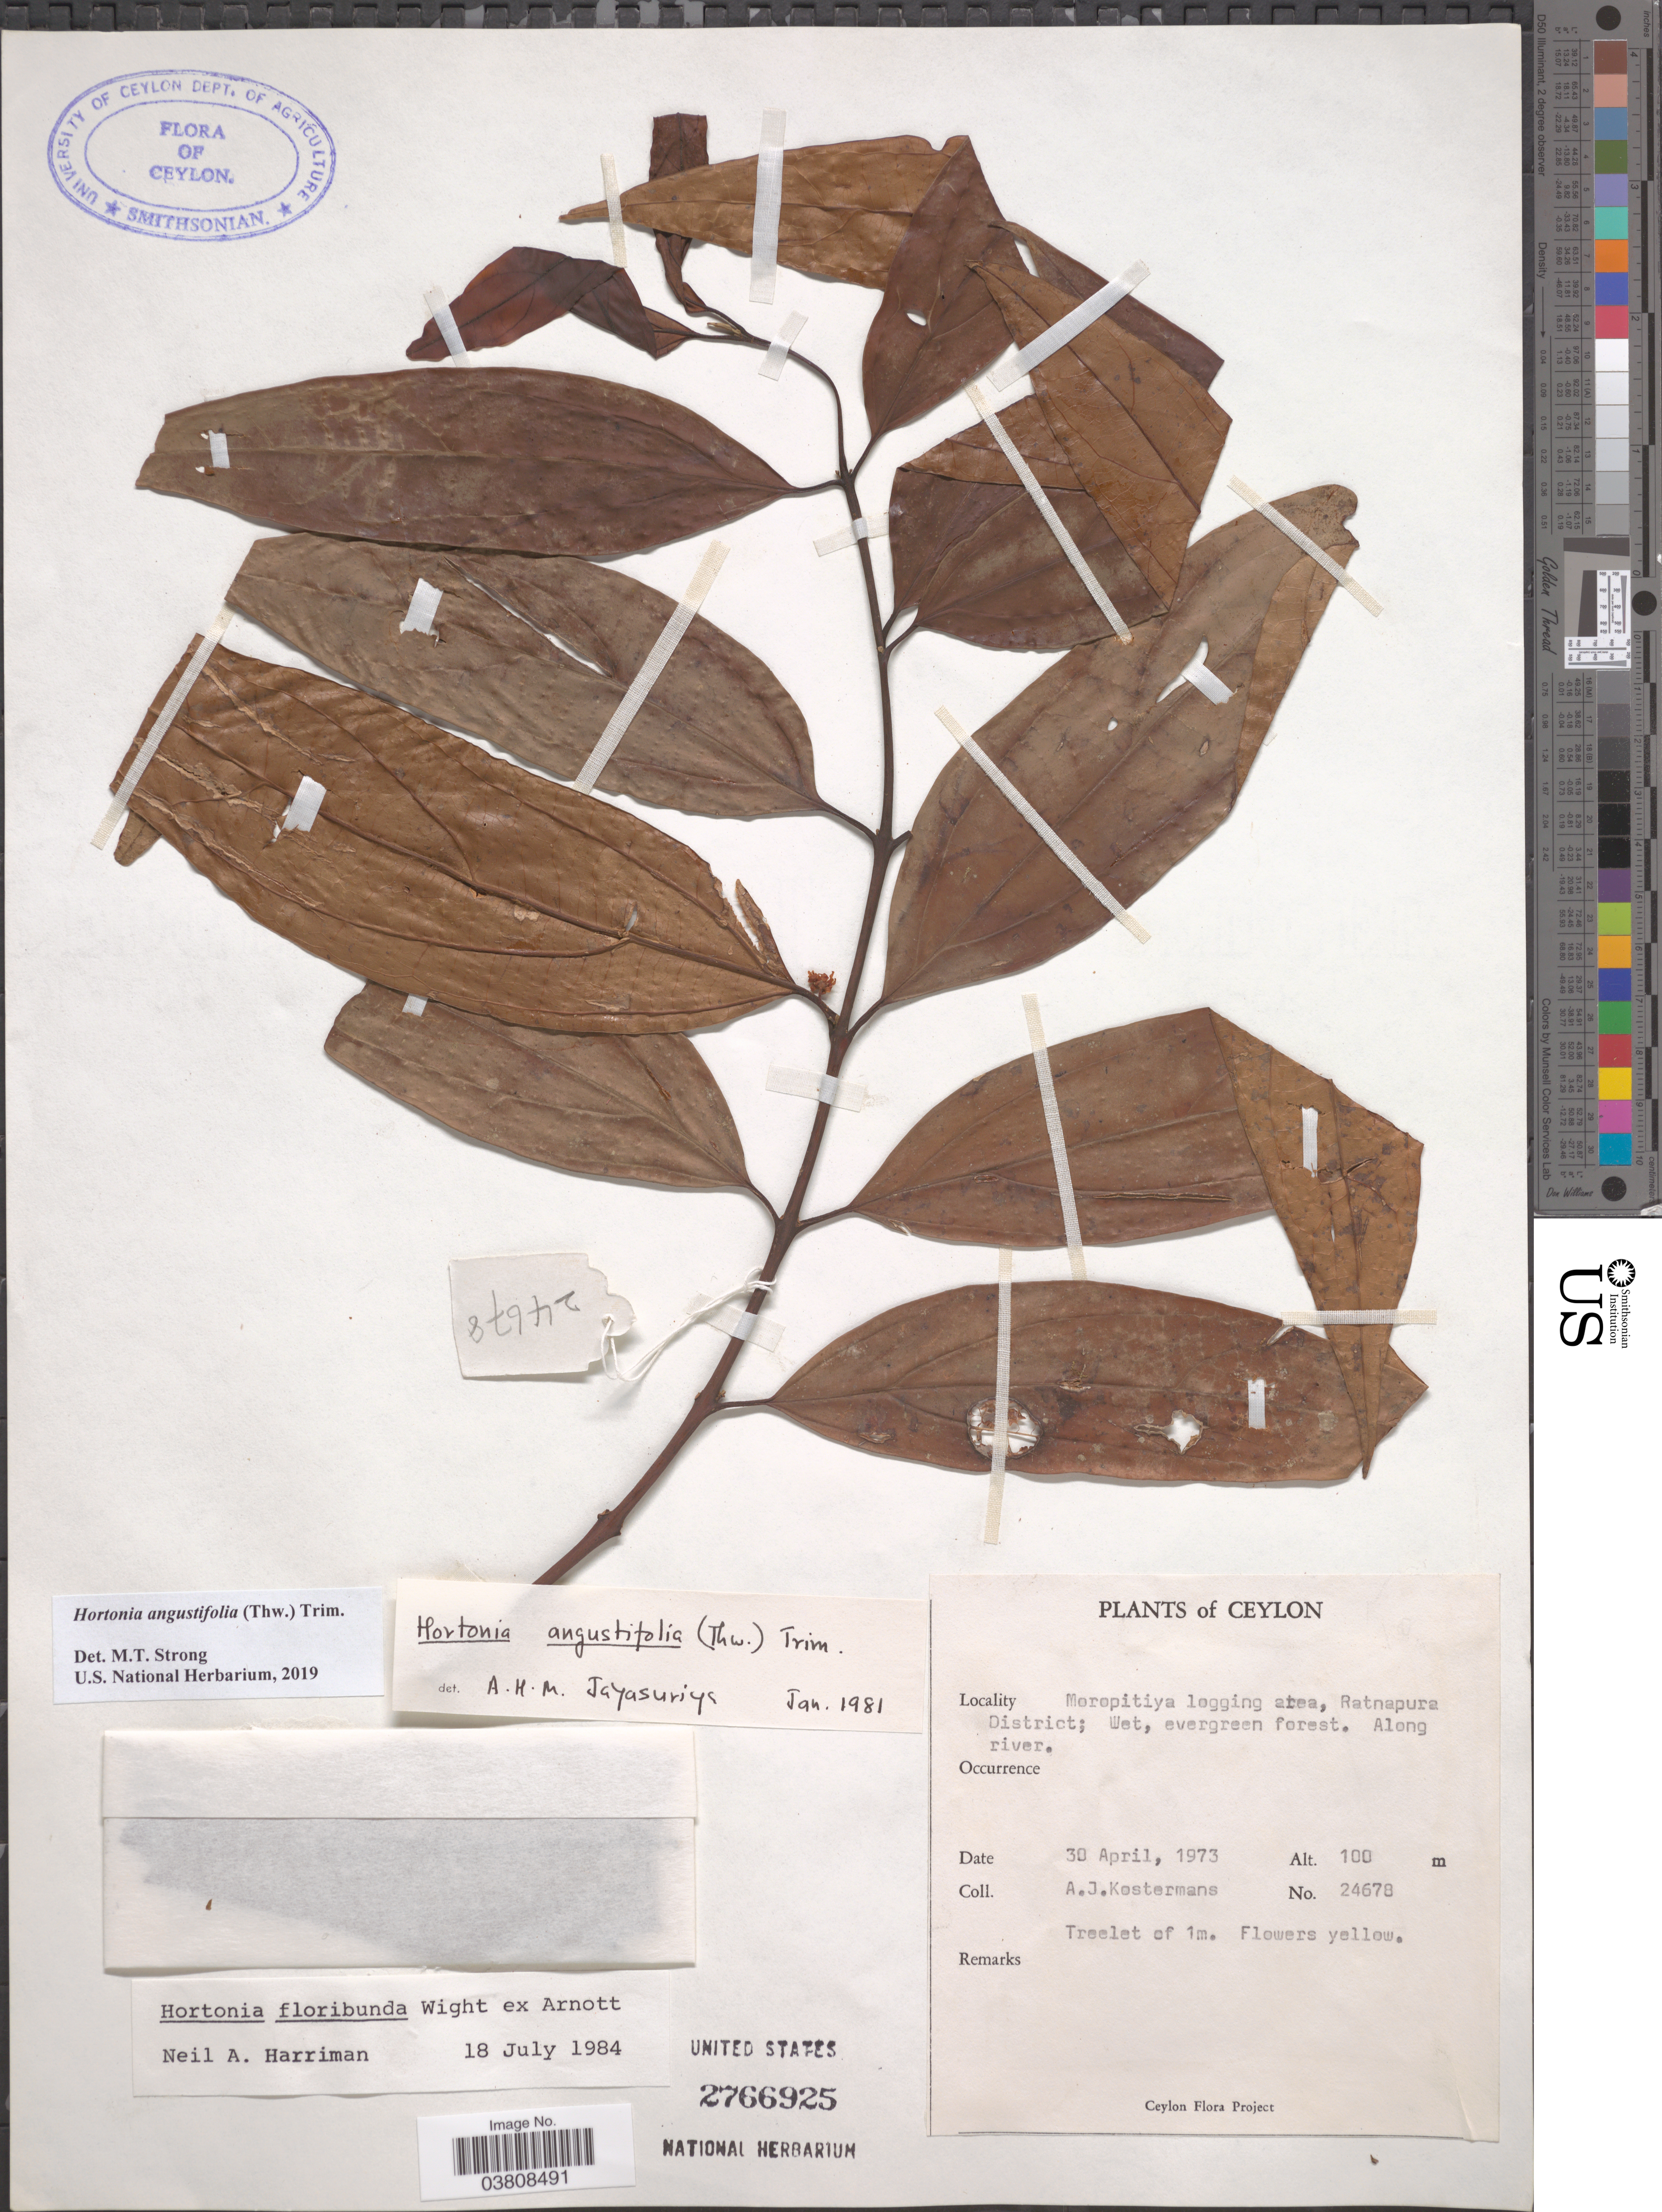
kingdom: Plantae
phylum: Tracheophyta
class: Magnoliopsida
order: Laurales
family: Monimiaceae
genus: Hortonia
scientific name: Hortonia angustifolia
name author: Trimen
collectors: A. J. G. Kostermans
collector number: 24678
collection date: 1973-04-30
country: Sri Lanka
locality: Ceylon. Moropitiya logging area, Ratnapura District; Wet, evergreen forest. Along river.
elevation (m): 100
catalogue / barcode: US 2766925